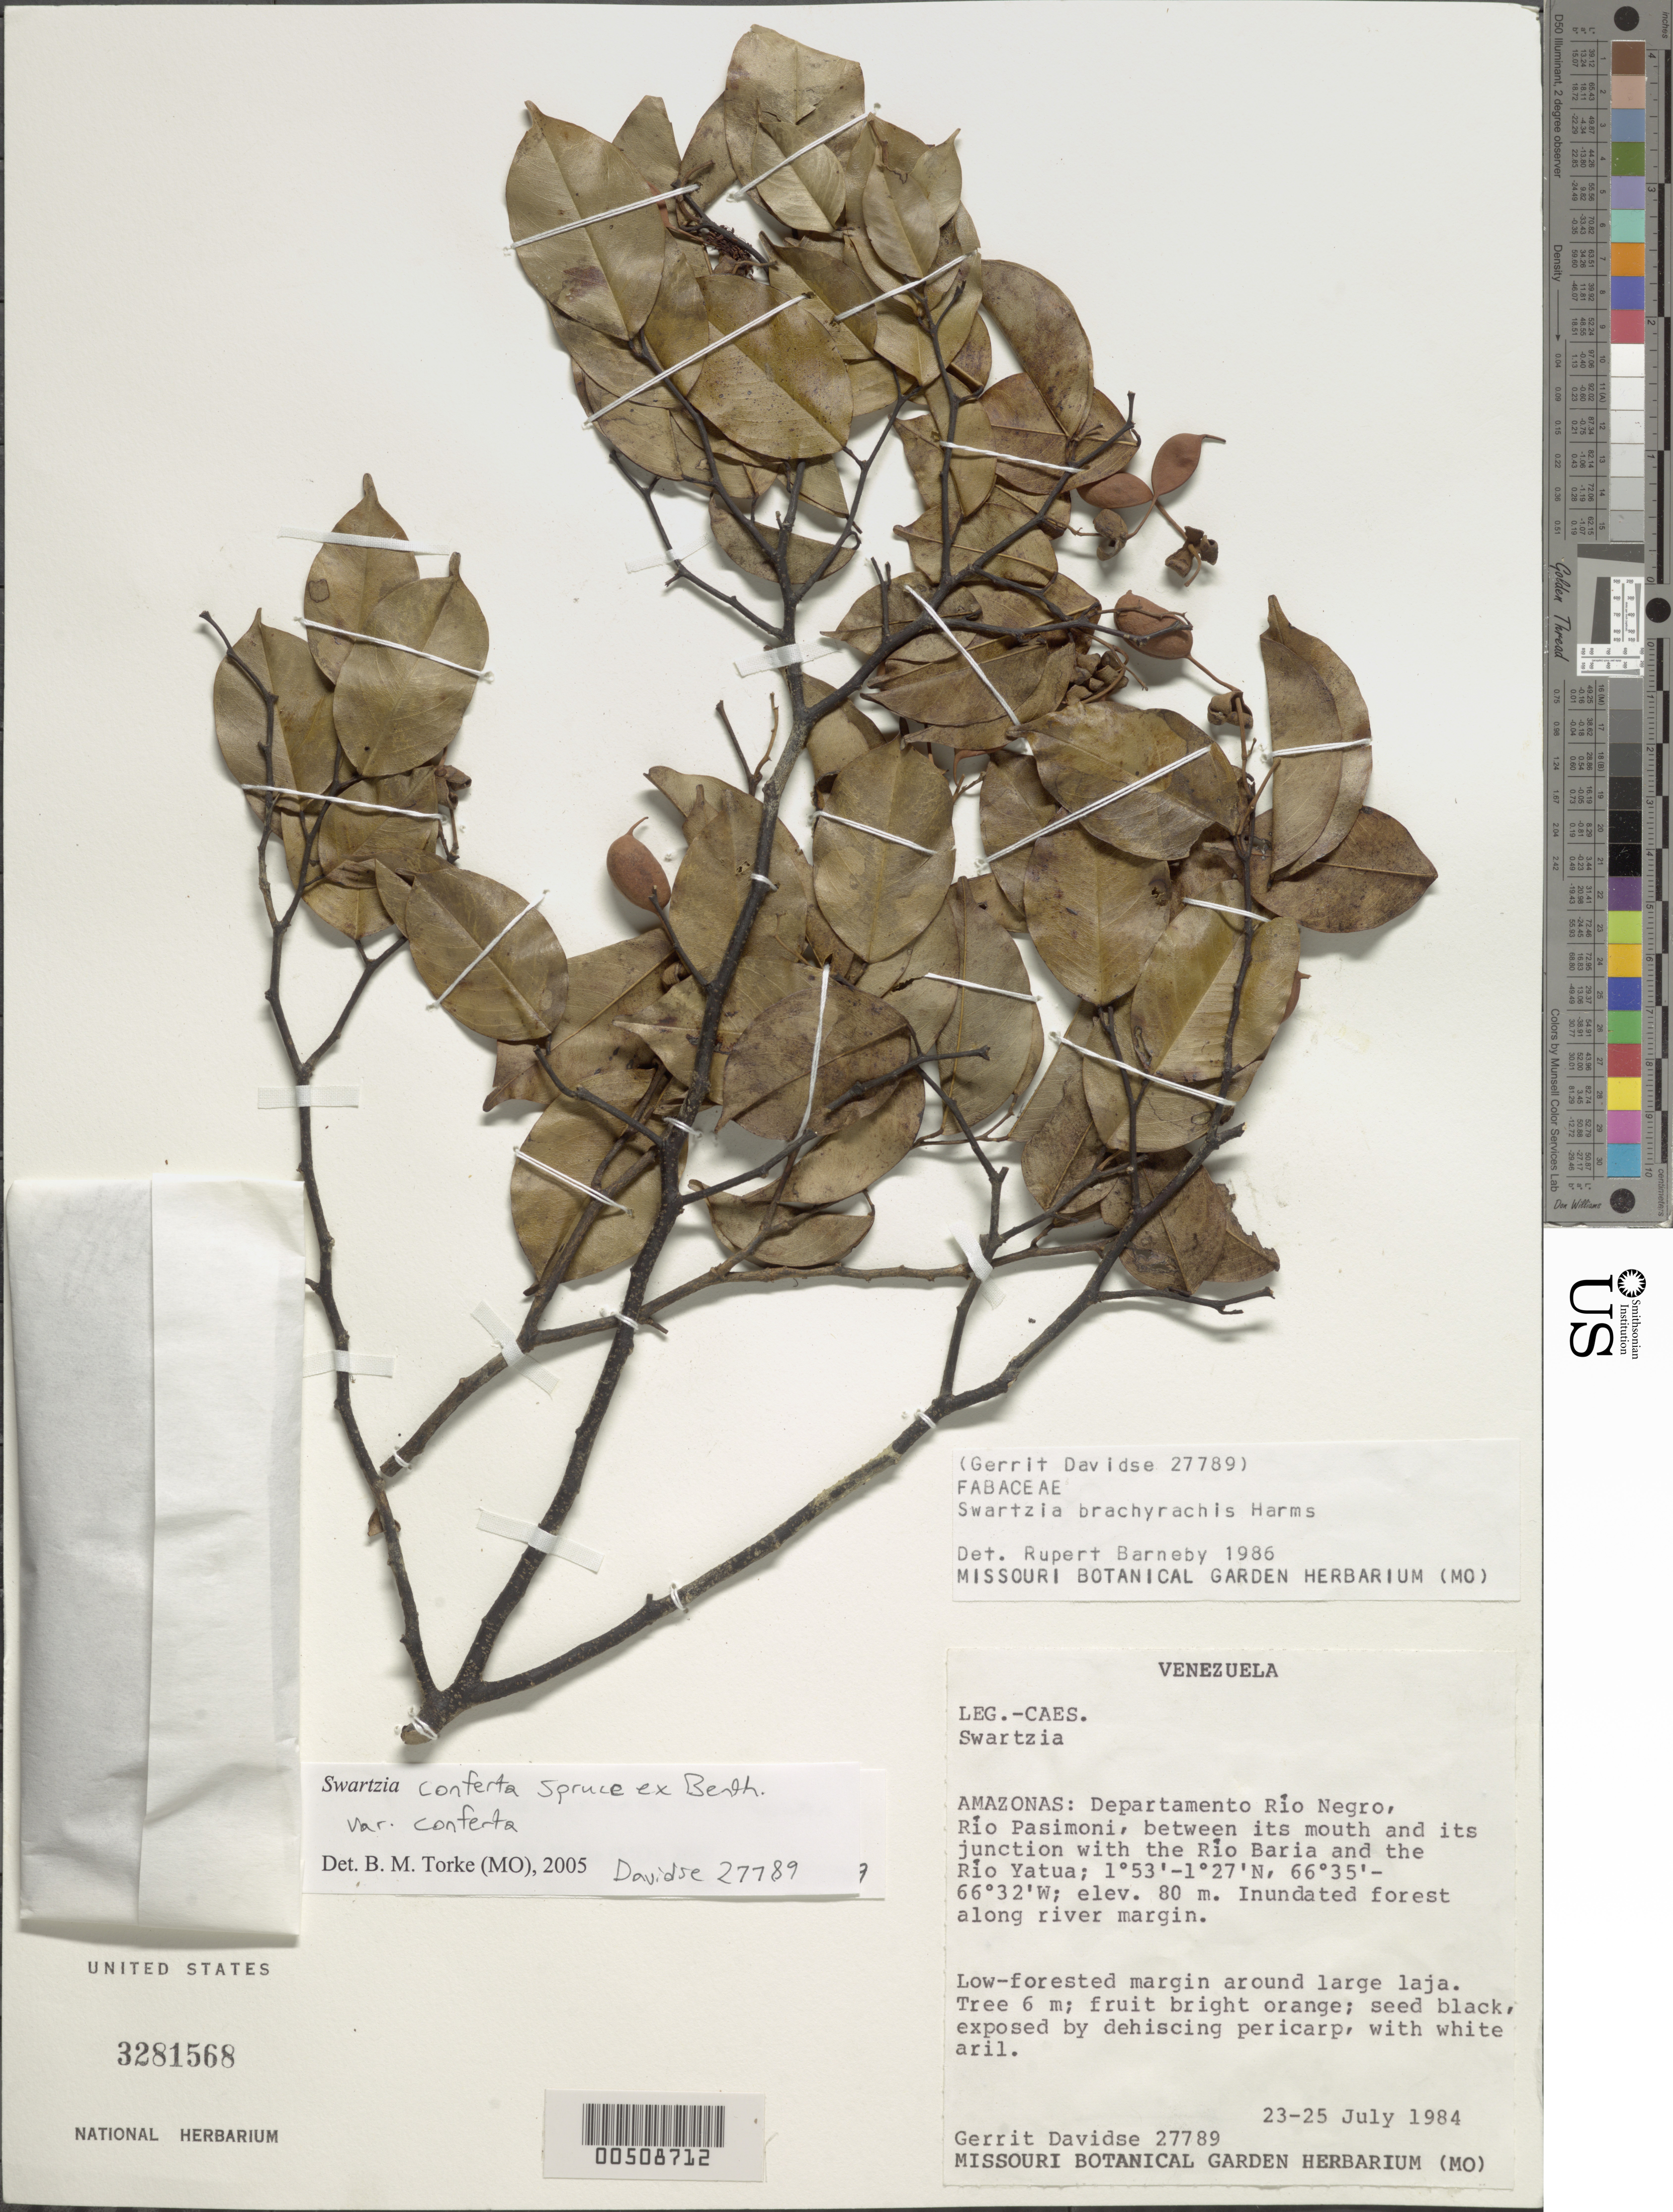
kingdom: Plantae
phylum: Tracheophyta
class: Magnoliopsida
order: Fabales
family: Fabaceae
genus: Swartzia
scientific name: Swartzia conferta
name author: Spruce ex Benth. in Mart.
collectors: G. Davidse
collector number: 27789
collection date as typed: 23 Jul 1984 to 25 Jul 1984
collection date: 1984-07-23/1984-07-25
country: Venezuela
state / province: Amazonas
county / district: Rio Negro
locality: Rio Pasimoni, junction of Rio Baria and the Rio Yatua.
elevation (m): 80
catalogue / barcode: US 3281568